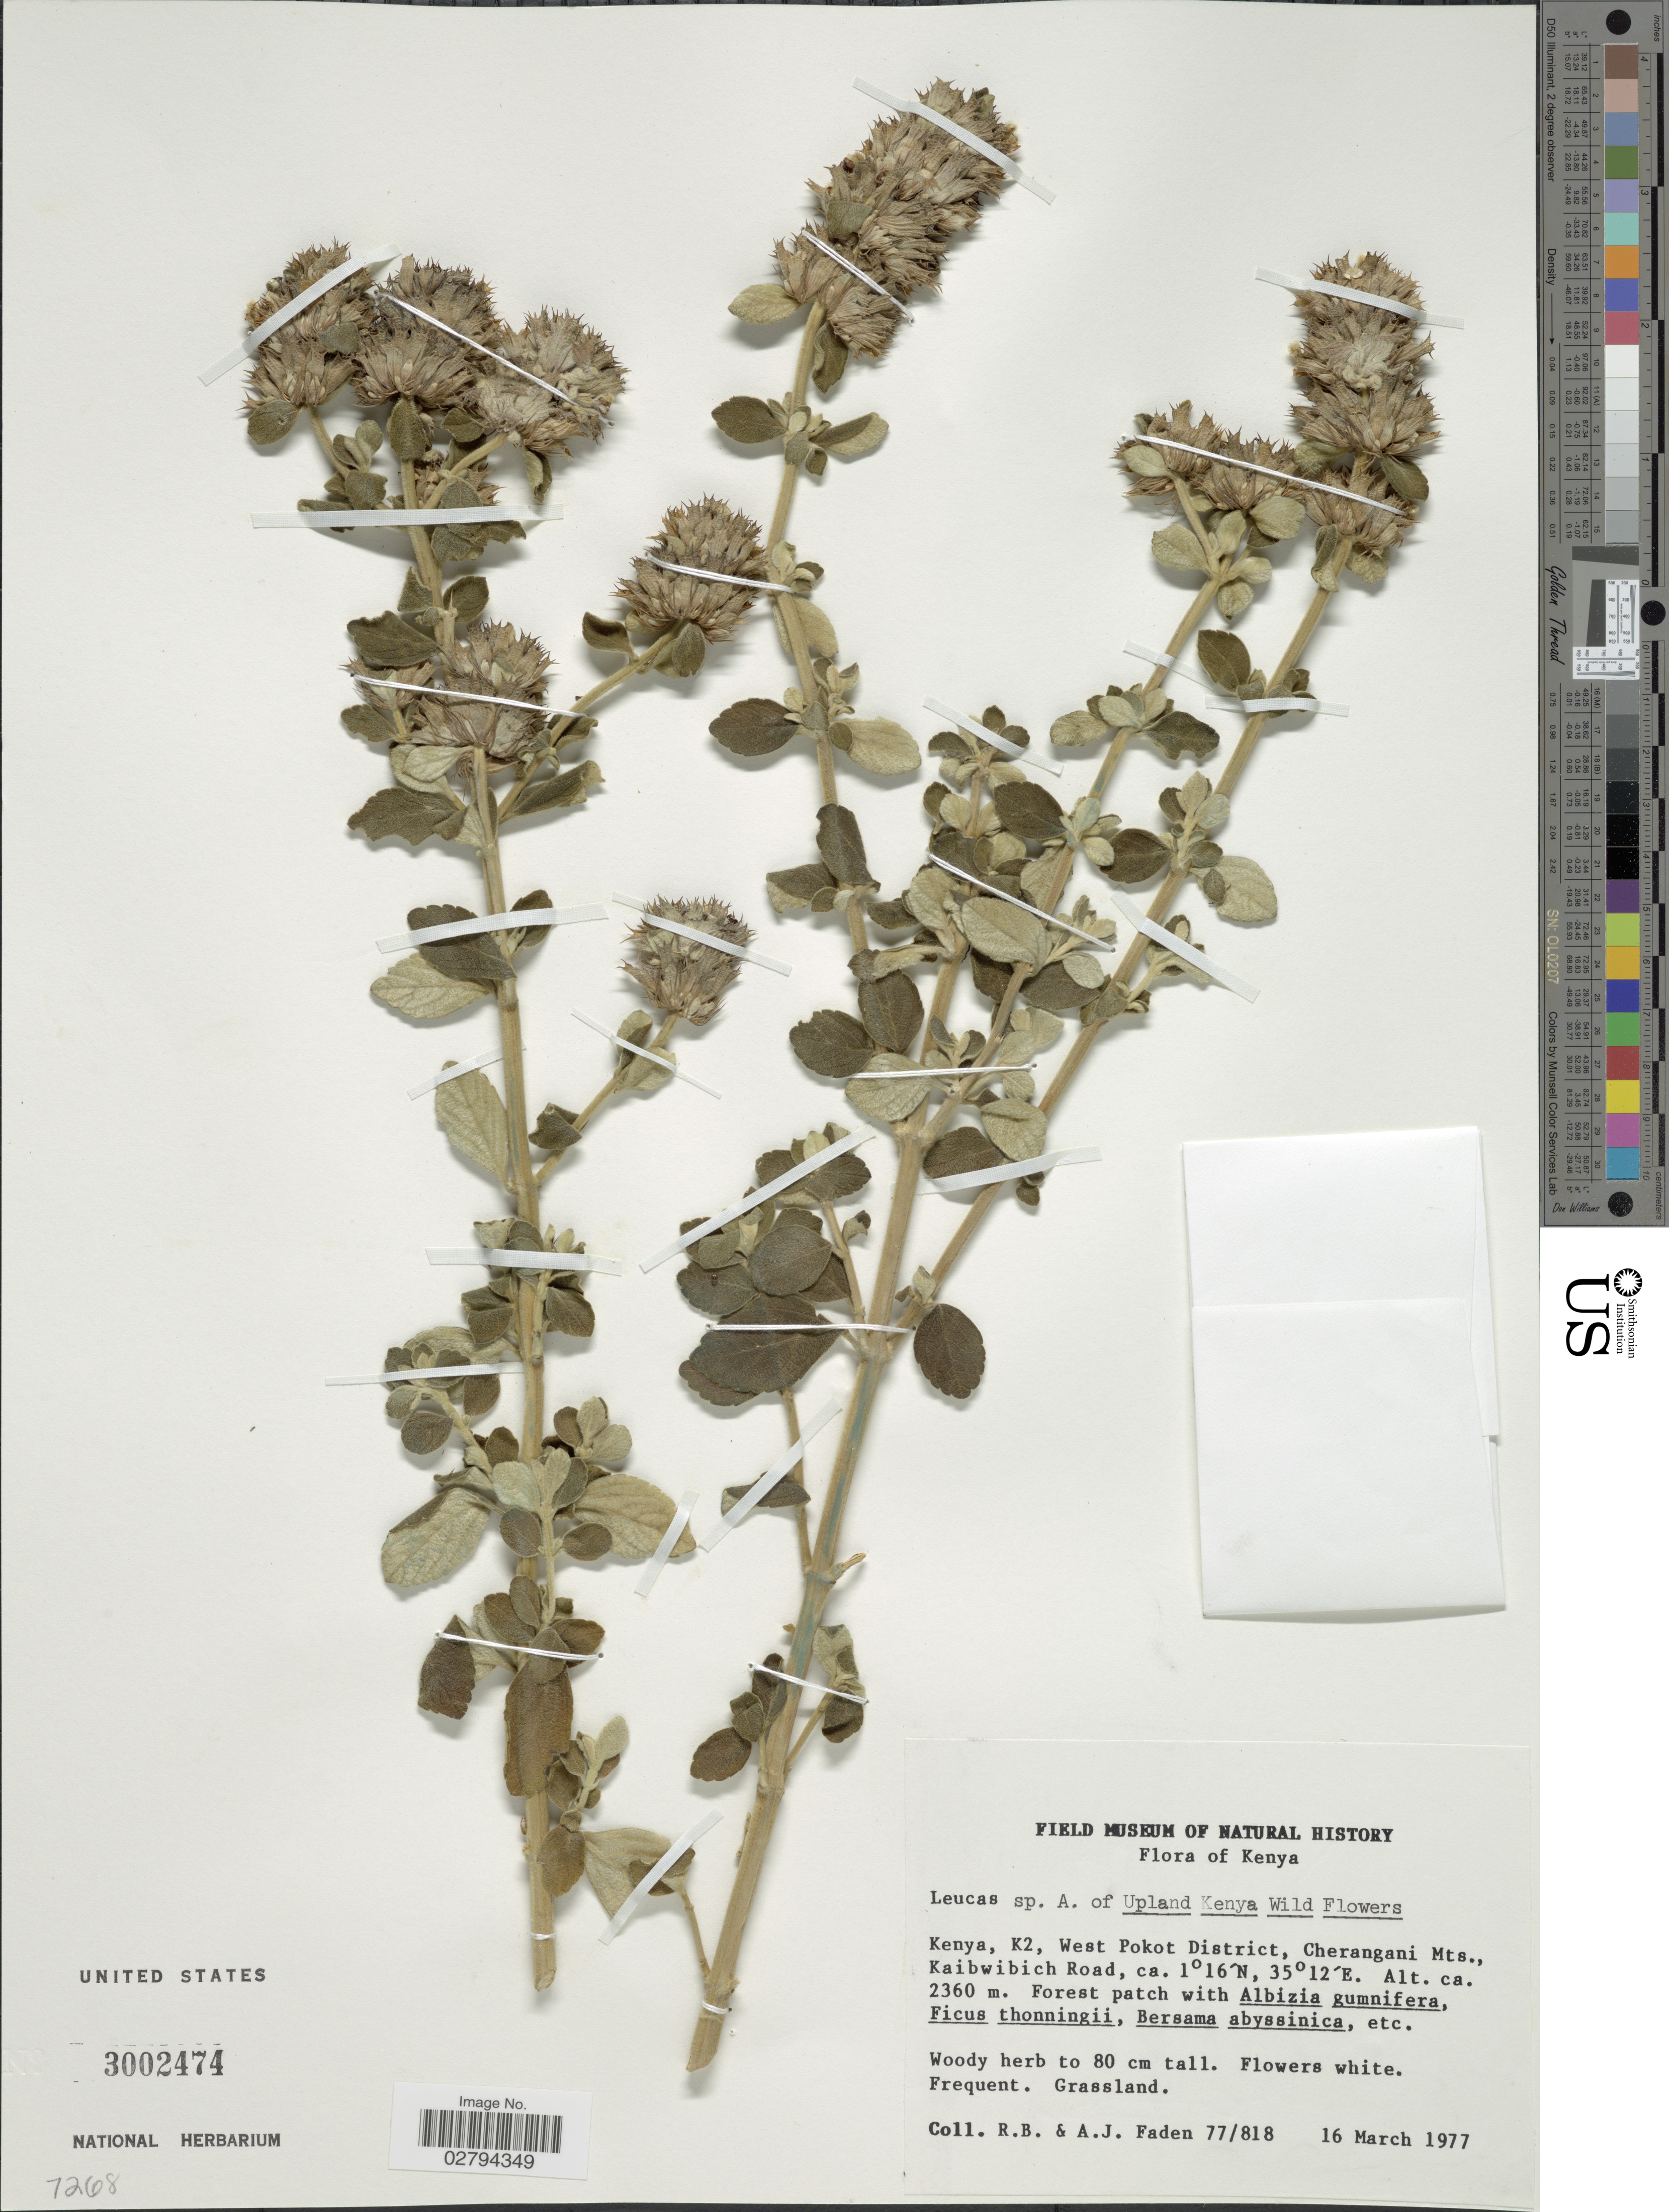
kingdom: Plantae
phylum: Tracheophyta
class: Magnoliopsida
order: Lamiales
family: Lamiaceae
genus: Leucas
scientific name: Leucas sp.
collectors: R. B. Faden & A. J. Faden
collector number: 77/818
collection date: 1977-03-16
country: Kenya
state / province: West Pokot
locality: K2, West Pokot District, Cherangani Mts., Kaibwibich Road.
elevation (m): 2360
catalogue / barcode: US 3002474